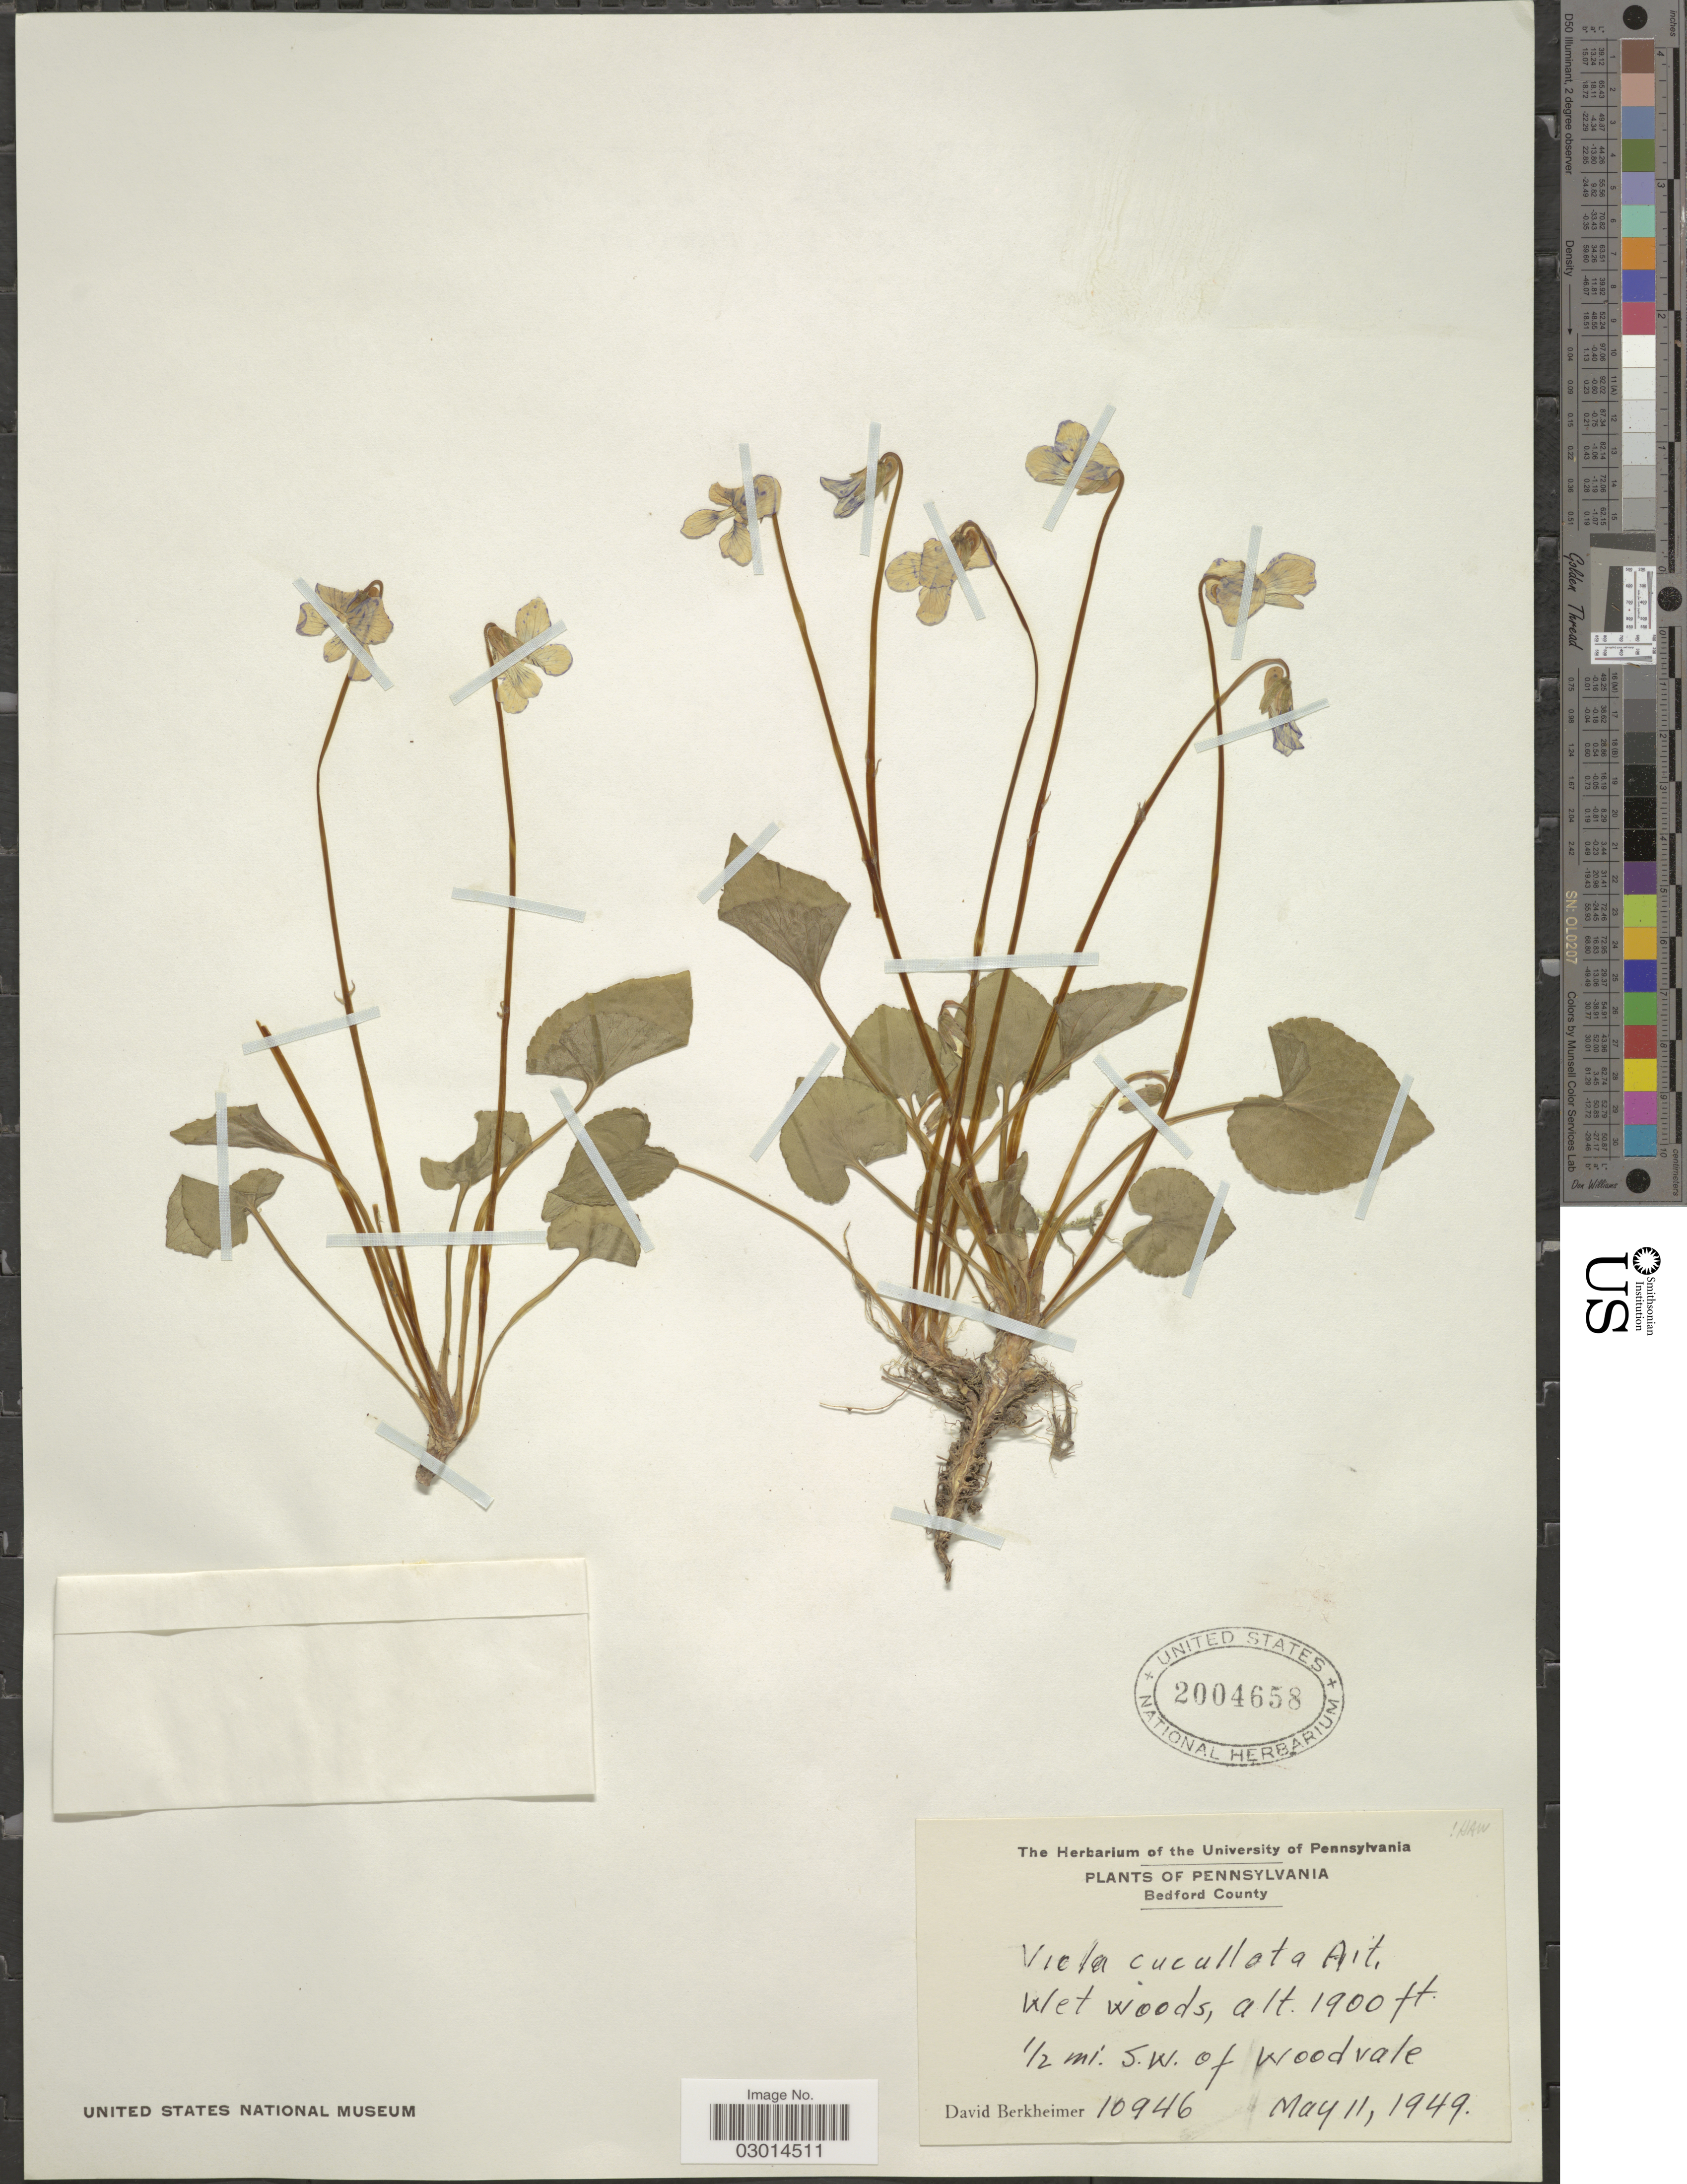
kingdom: Plantae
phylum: Tracheophyta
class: Magnoliopsida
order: Malpighiales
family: Violaceae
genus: Viola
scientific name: Viola cucullata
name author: Aiton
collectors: D. Berkheimer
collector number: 10946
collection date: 1949-05-11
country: United States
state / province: Pennsylvania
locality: Bedford County, ½ mi. S.W. of Woodvale.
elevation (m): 579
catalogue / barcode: US 2004658